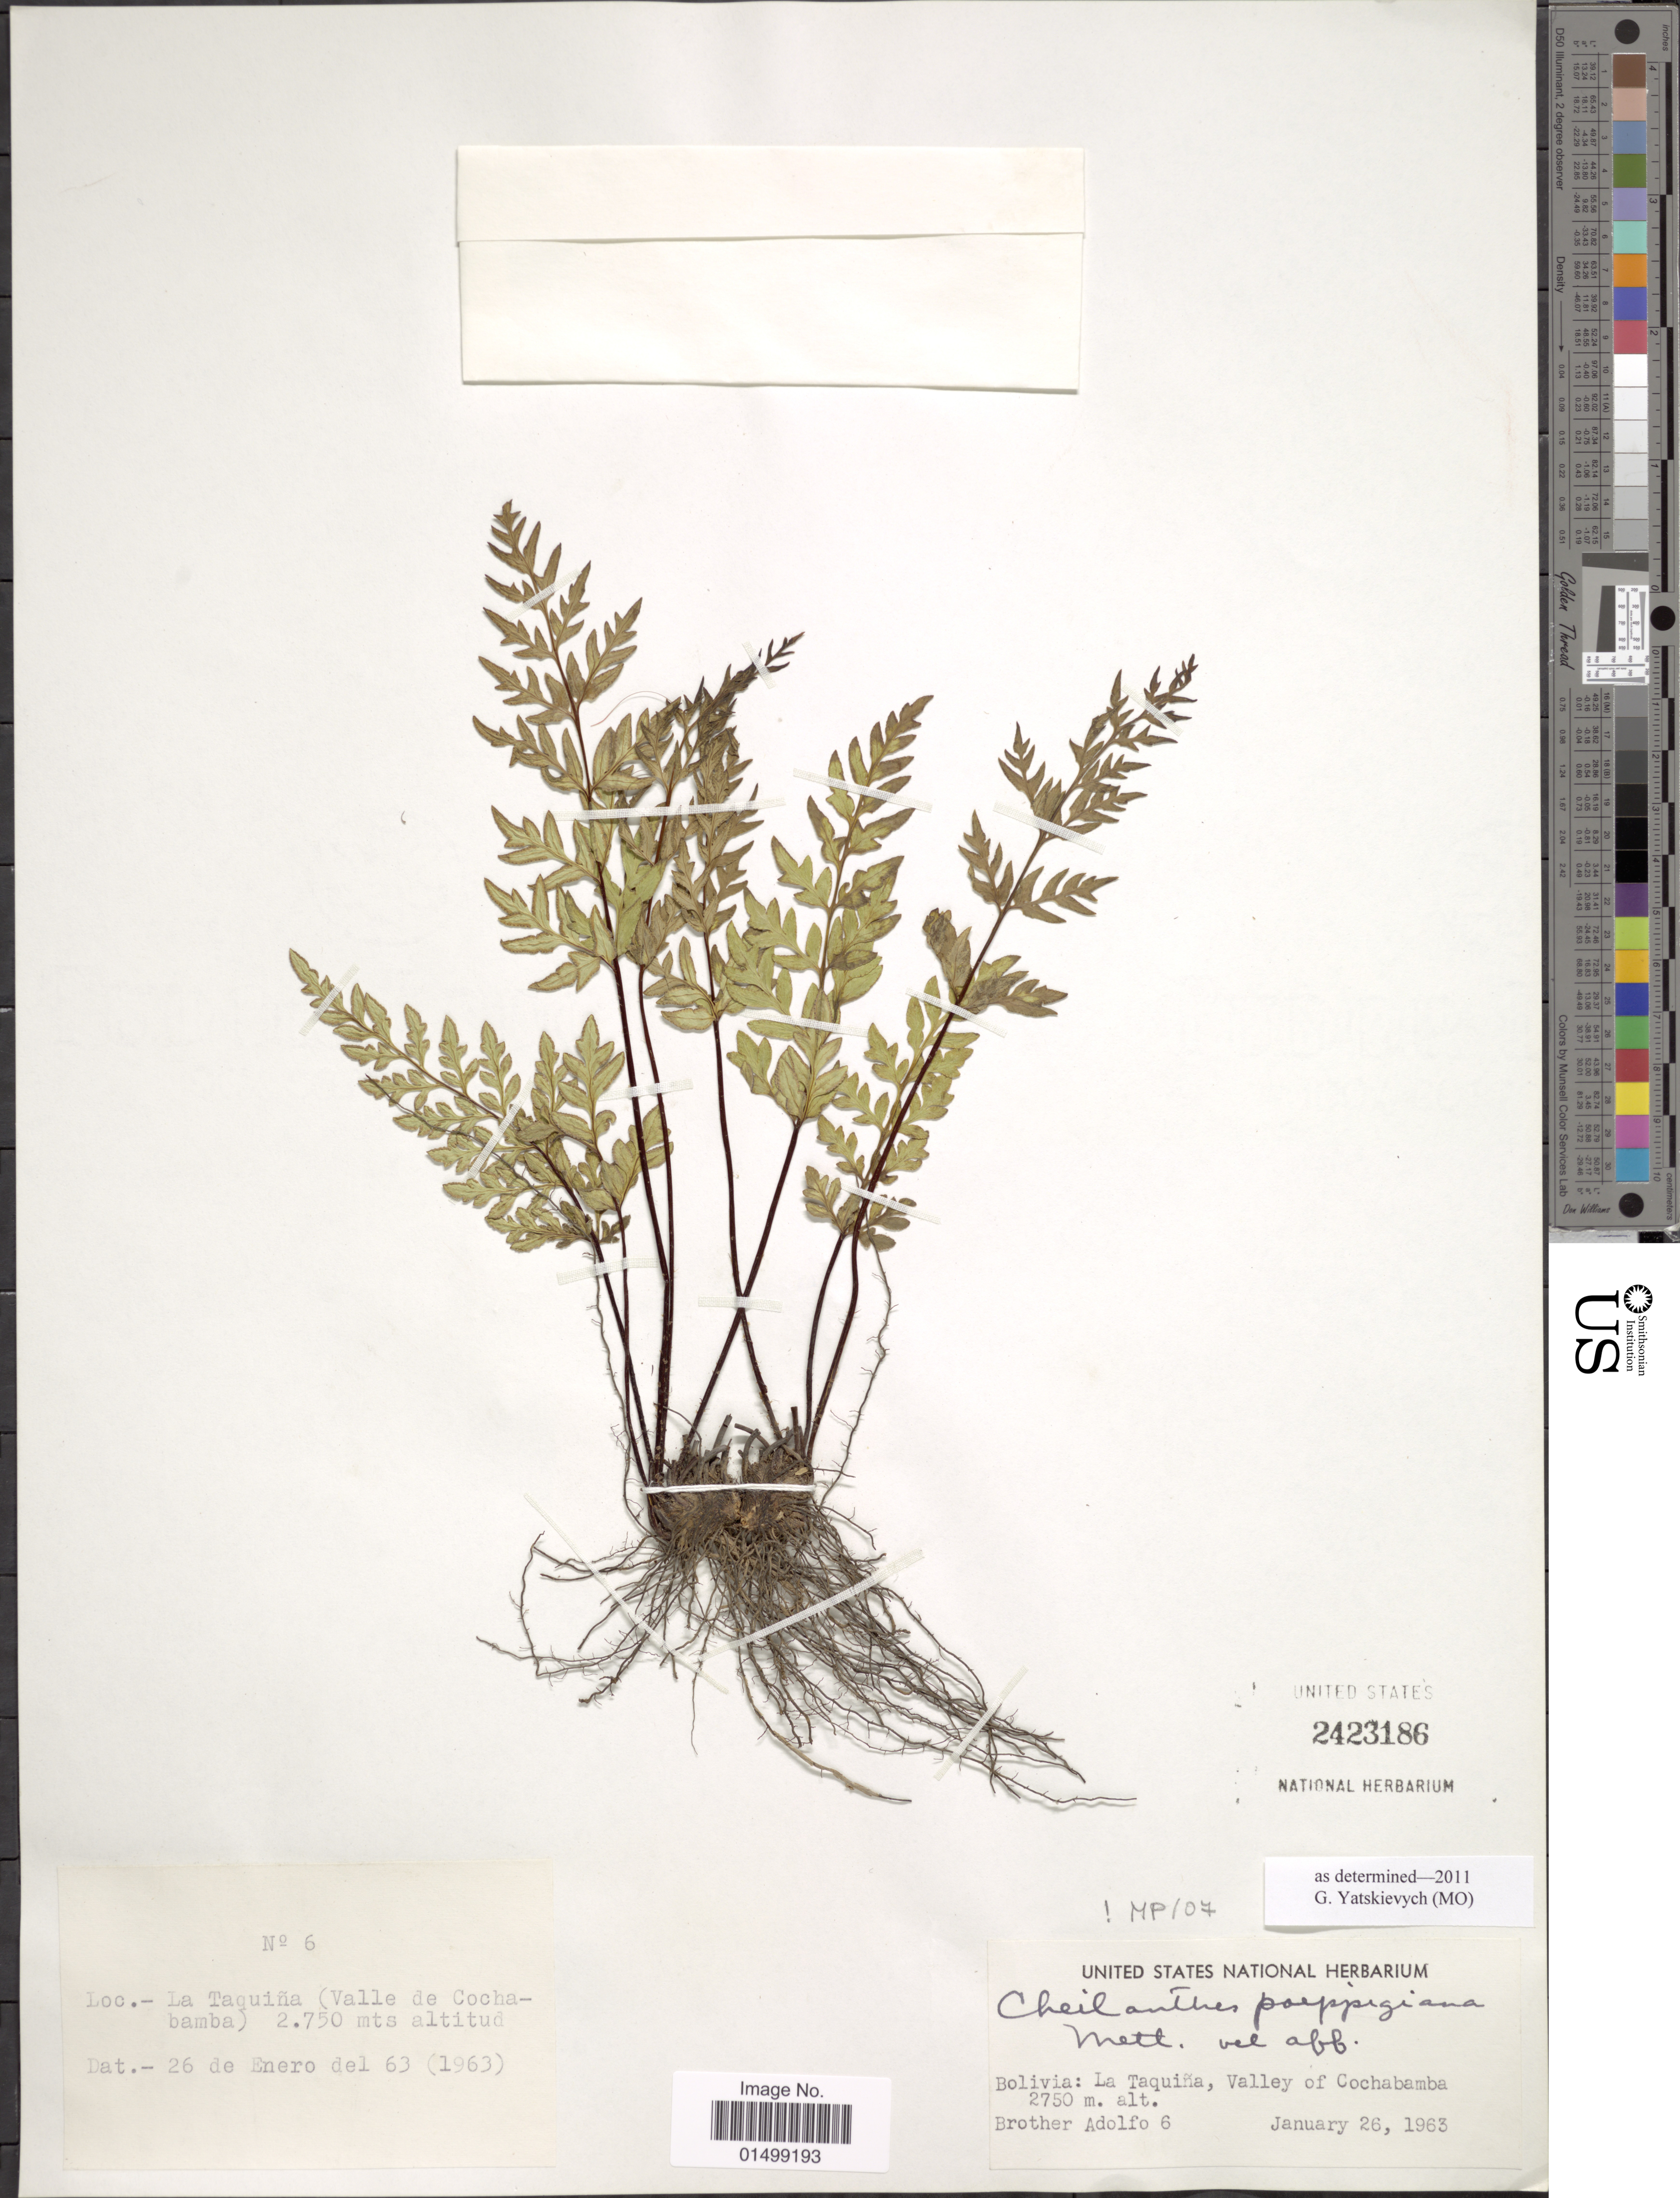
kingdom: Plantae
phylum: Tracheophyta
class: Polypodiopsida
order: Polypodiales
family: Pteridaceae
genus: Cheilanthes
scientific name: Cheilanthes poeppigiana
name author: Mett. ex Kuhn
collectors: Bro. Adolfo M.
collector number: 6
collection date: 1963-01-26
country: Bolivia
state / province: Cochabamba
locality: La Taquiña, Valley of Cochabamba.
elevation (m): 2750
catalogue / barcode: US 2423186